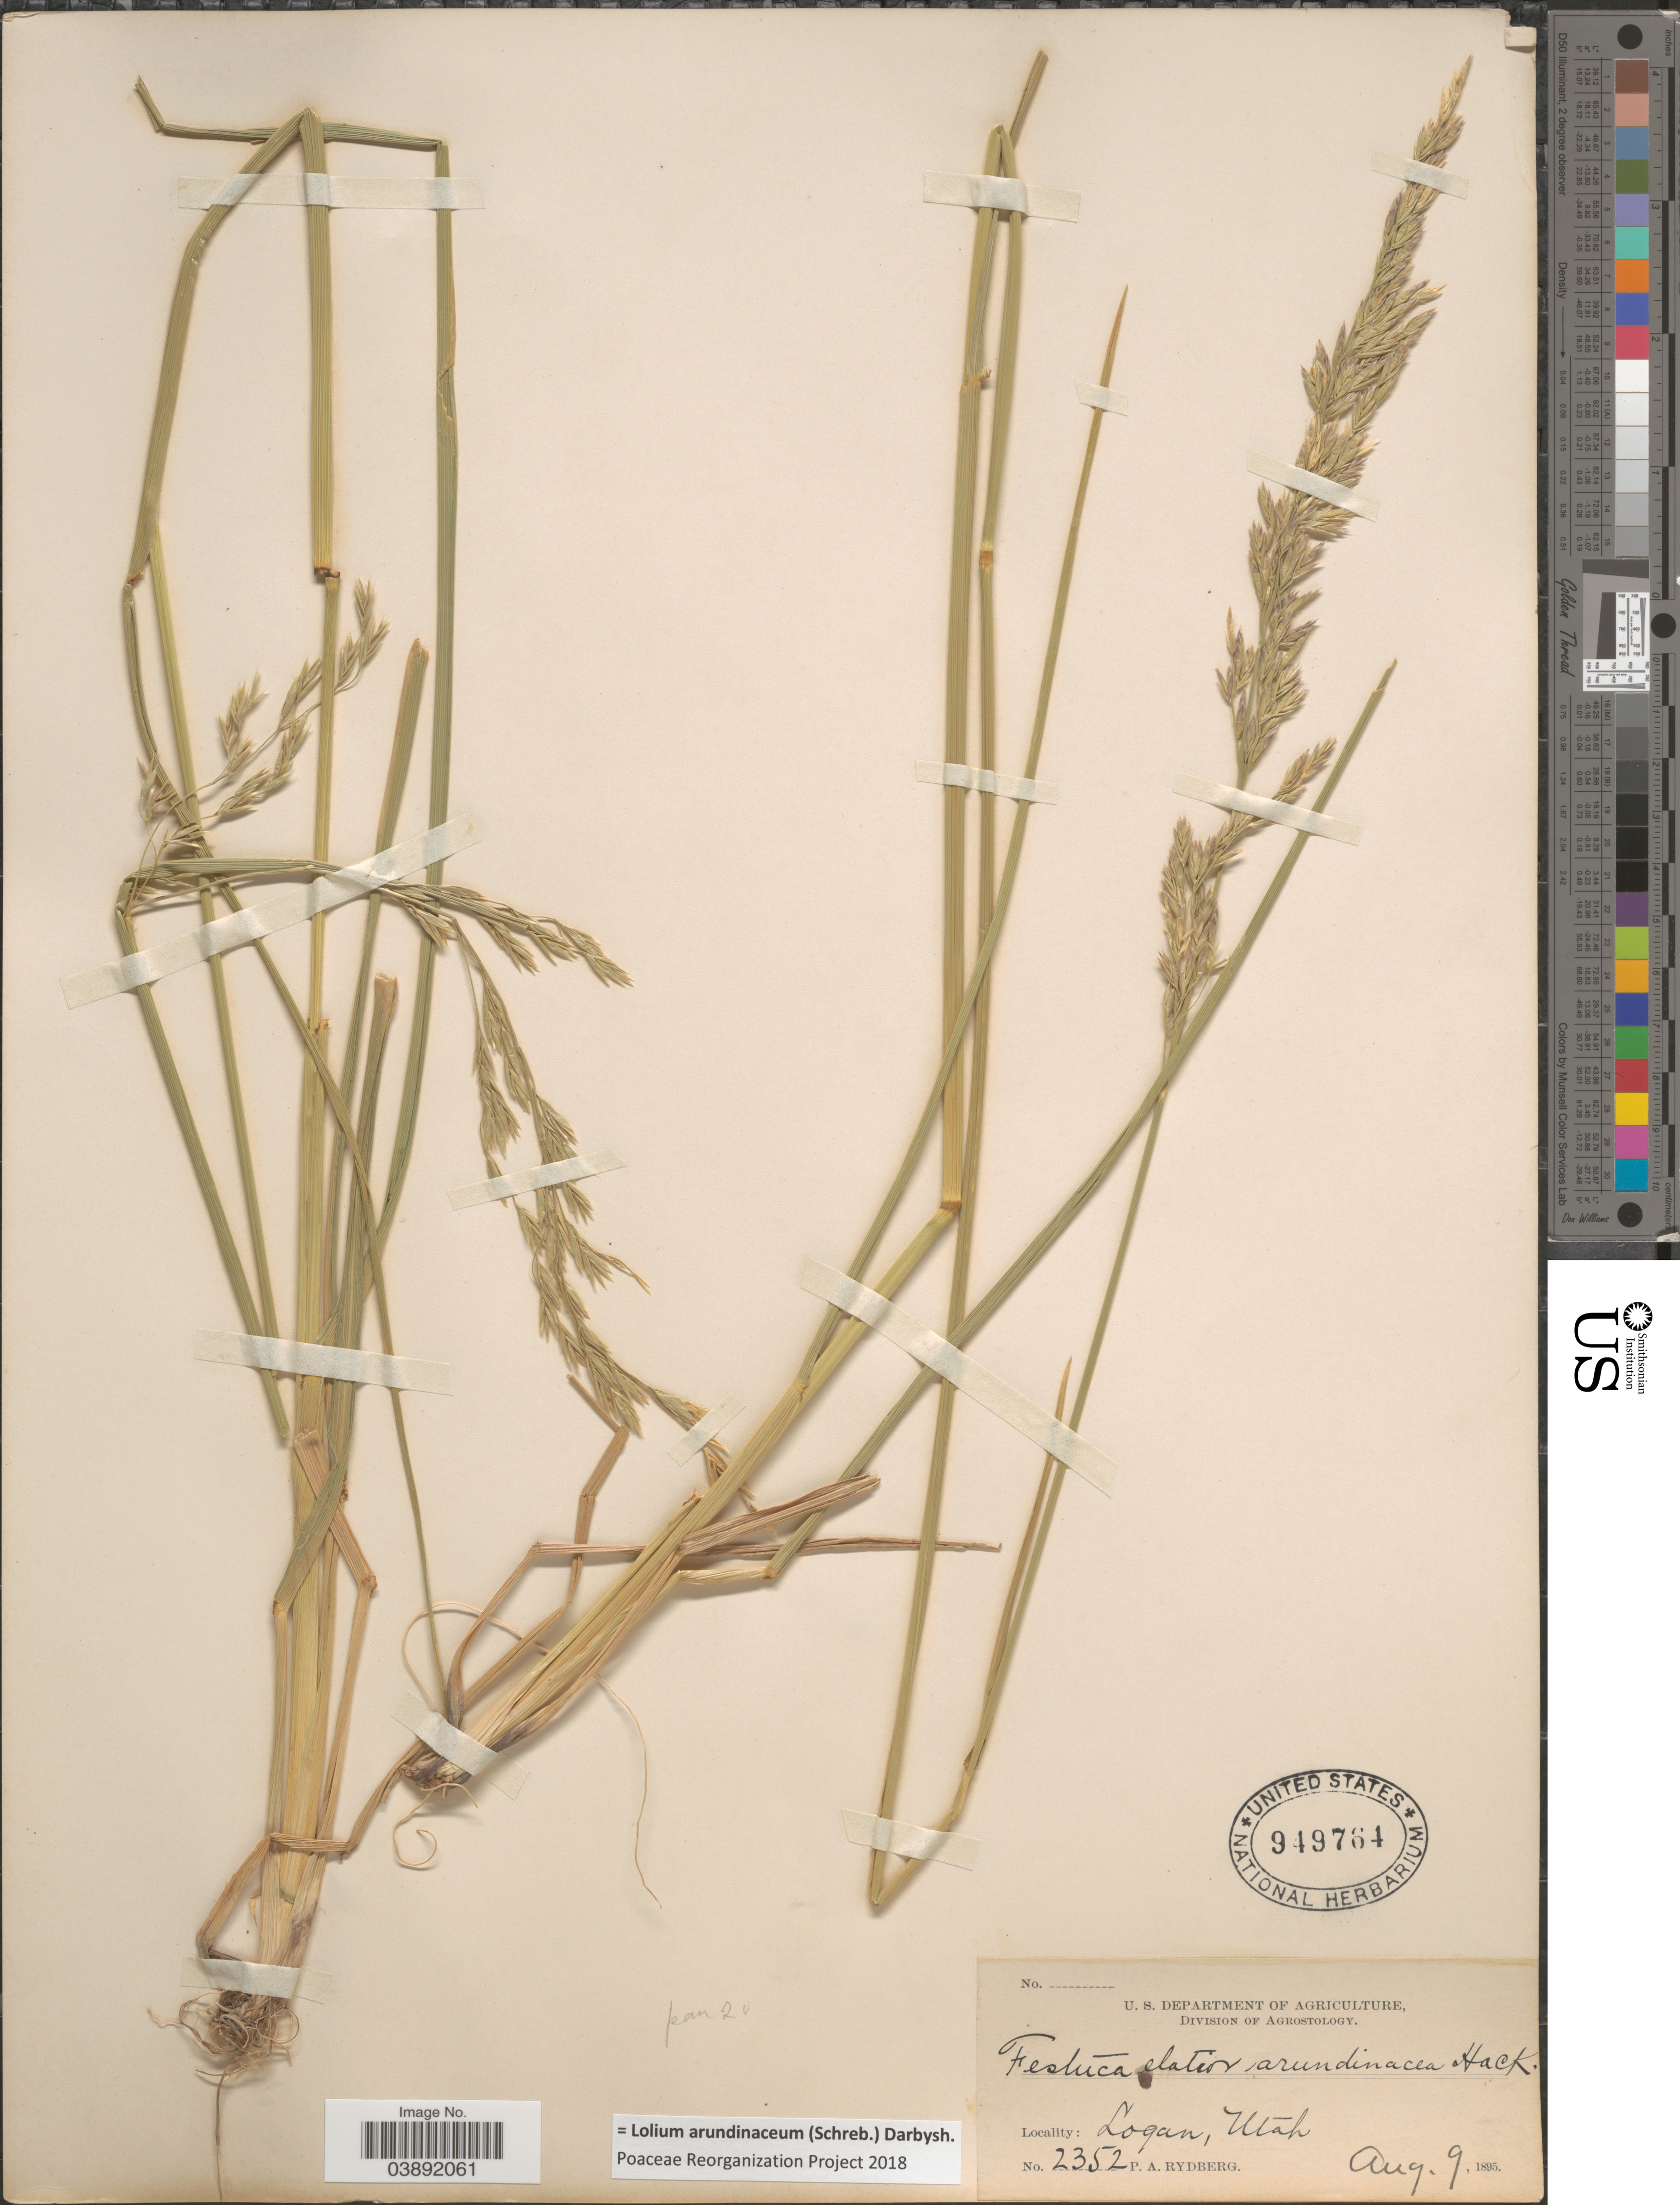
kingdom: Plantae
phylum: Tracheophyta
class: Liliopsida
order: Poales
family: Poaceae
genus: Lolium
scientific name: Lolium arundinaceum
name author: (Schreb.) Darbysh.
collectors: P. A. Rydberg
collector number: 2352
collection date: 1895-08-09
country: United States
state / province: Utah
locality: Logan.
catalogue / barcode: US 949764